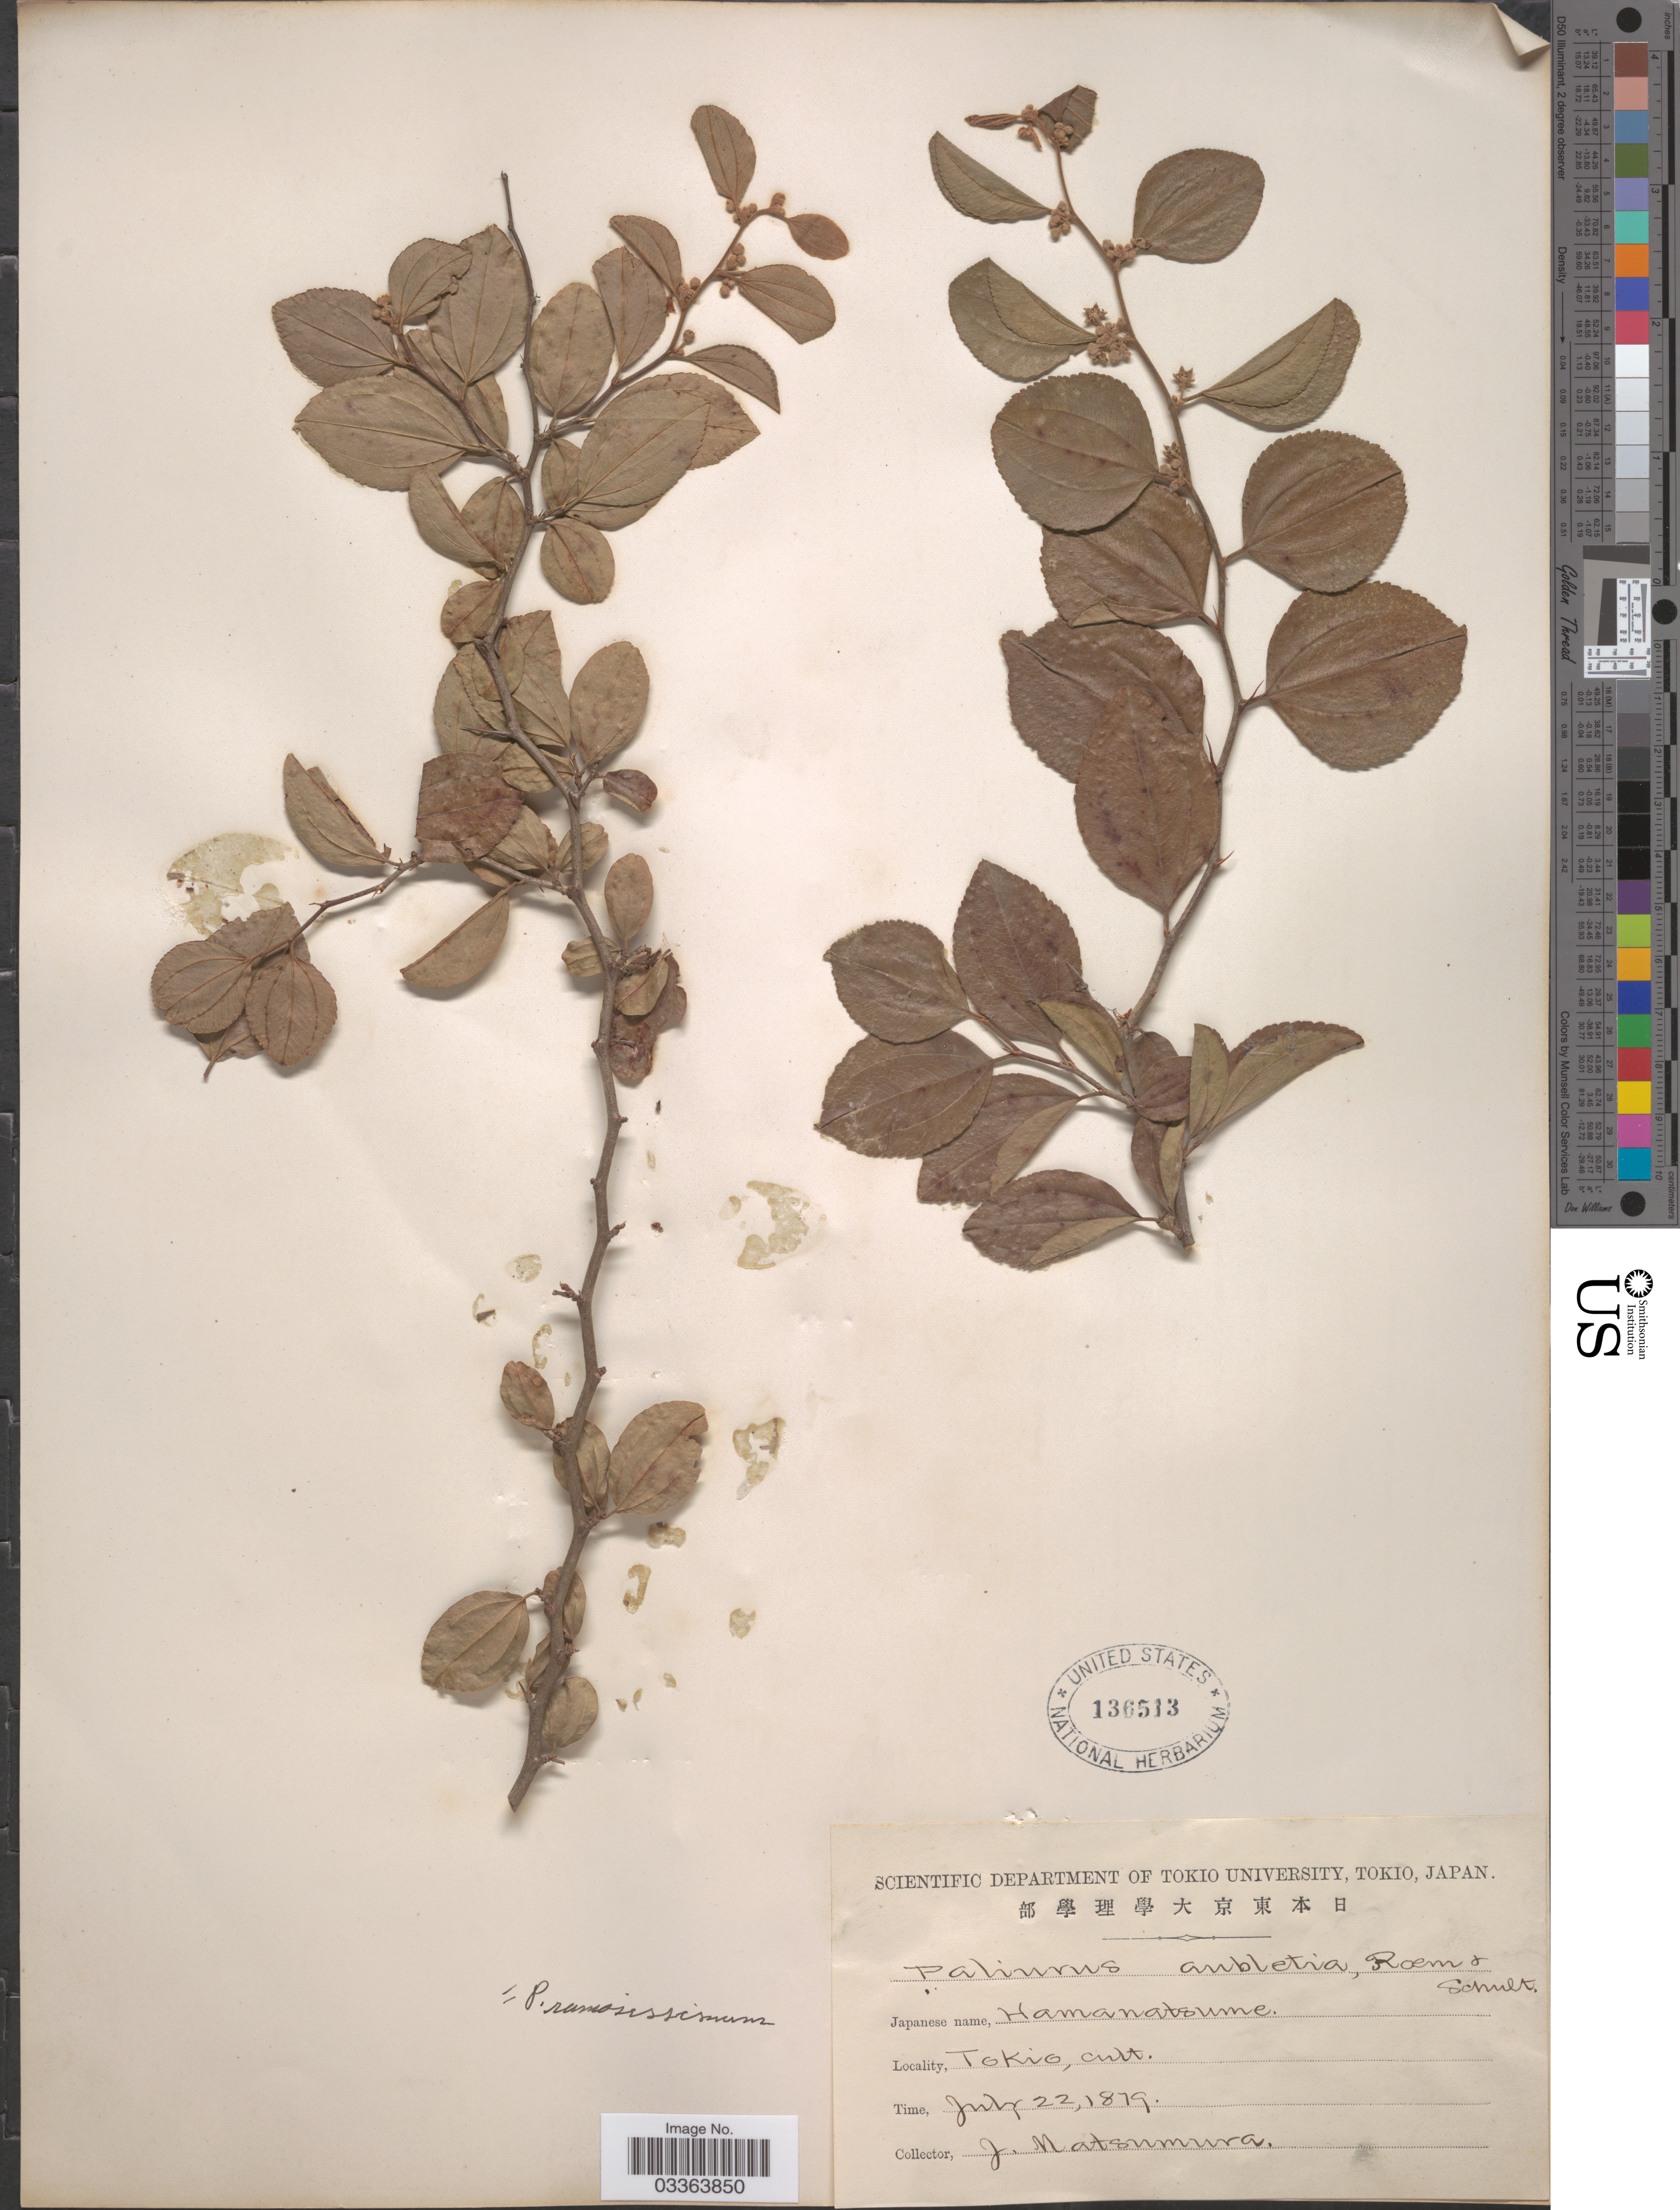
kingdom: Plantae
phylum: Tracheophyta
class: Magnoliopsida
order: Rosales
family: Rhamnaceae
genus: Paliurus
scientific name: Paliurus ramosissimus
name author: (Lour.) Poir.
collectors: J. Matsumura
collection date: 1879-07-22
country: Japan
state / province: Tokyo, Federal City of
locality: Tokio, cult.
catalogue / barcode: US 136513